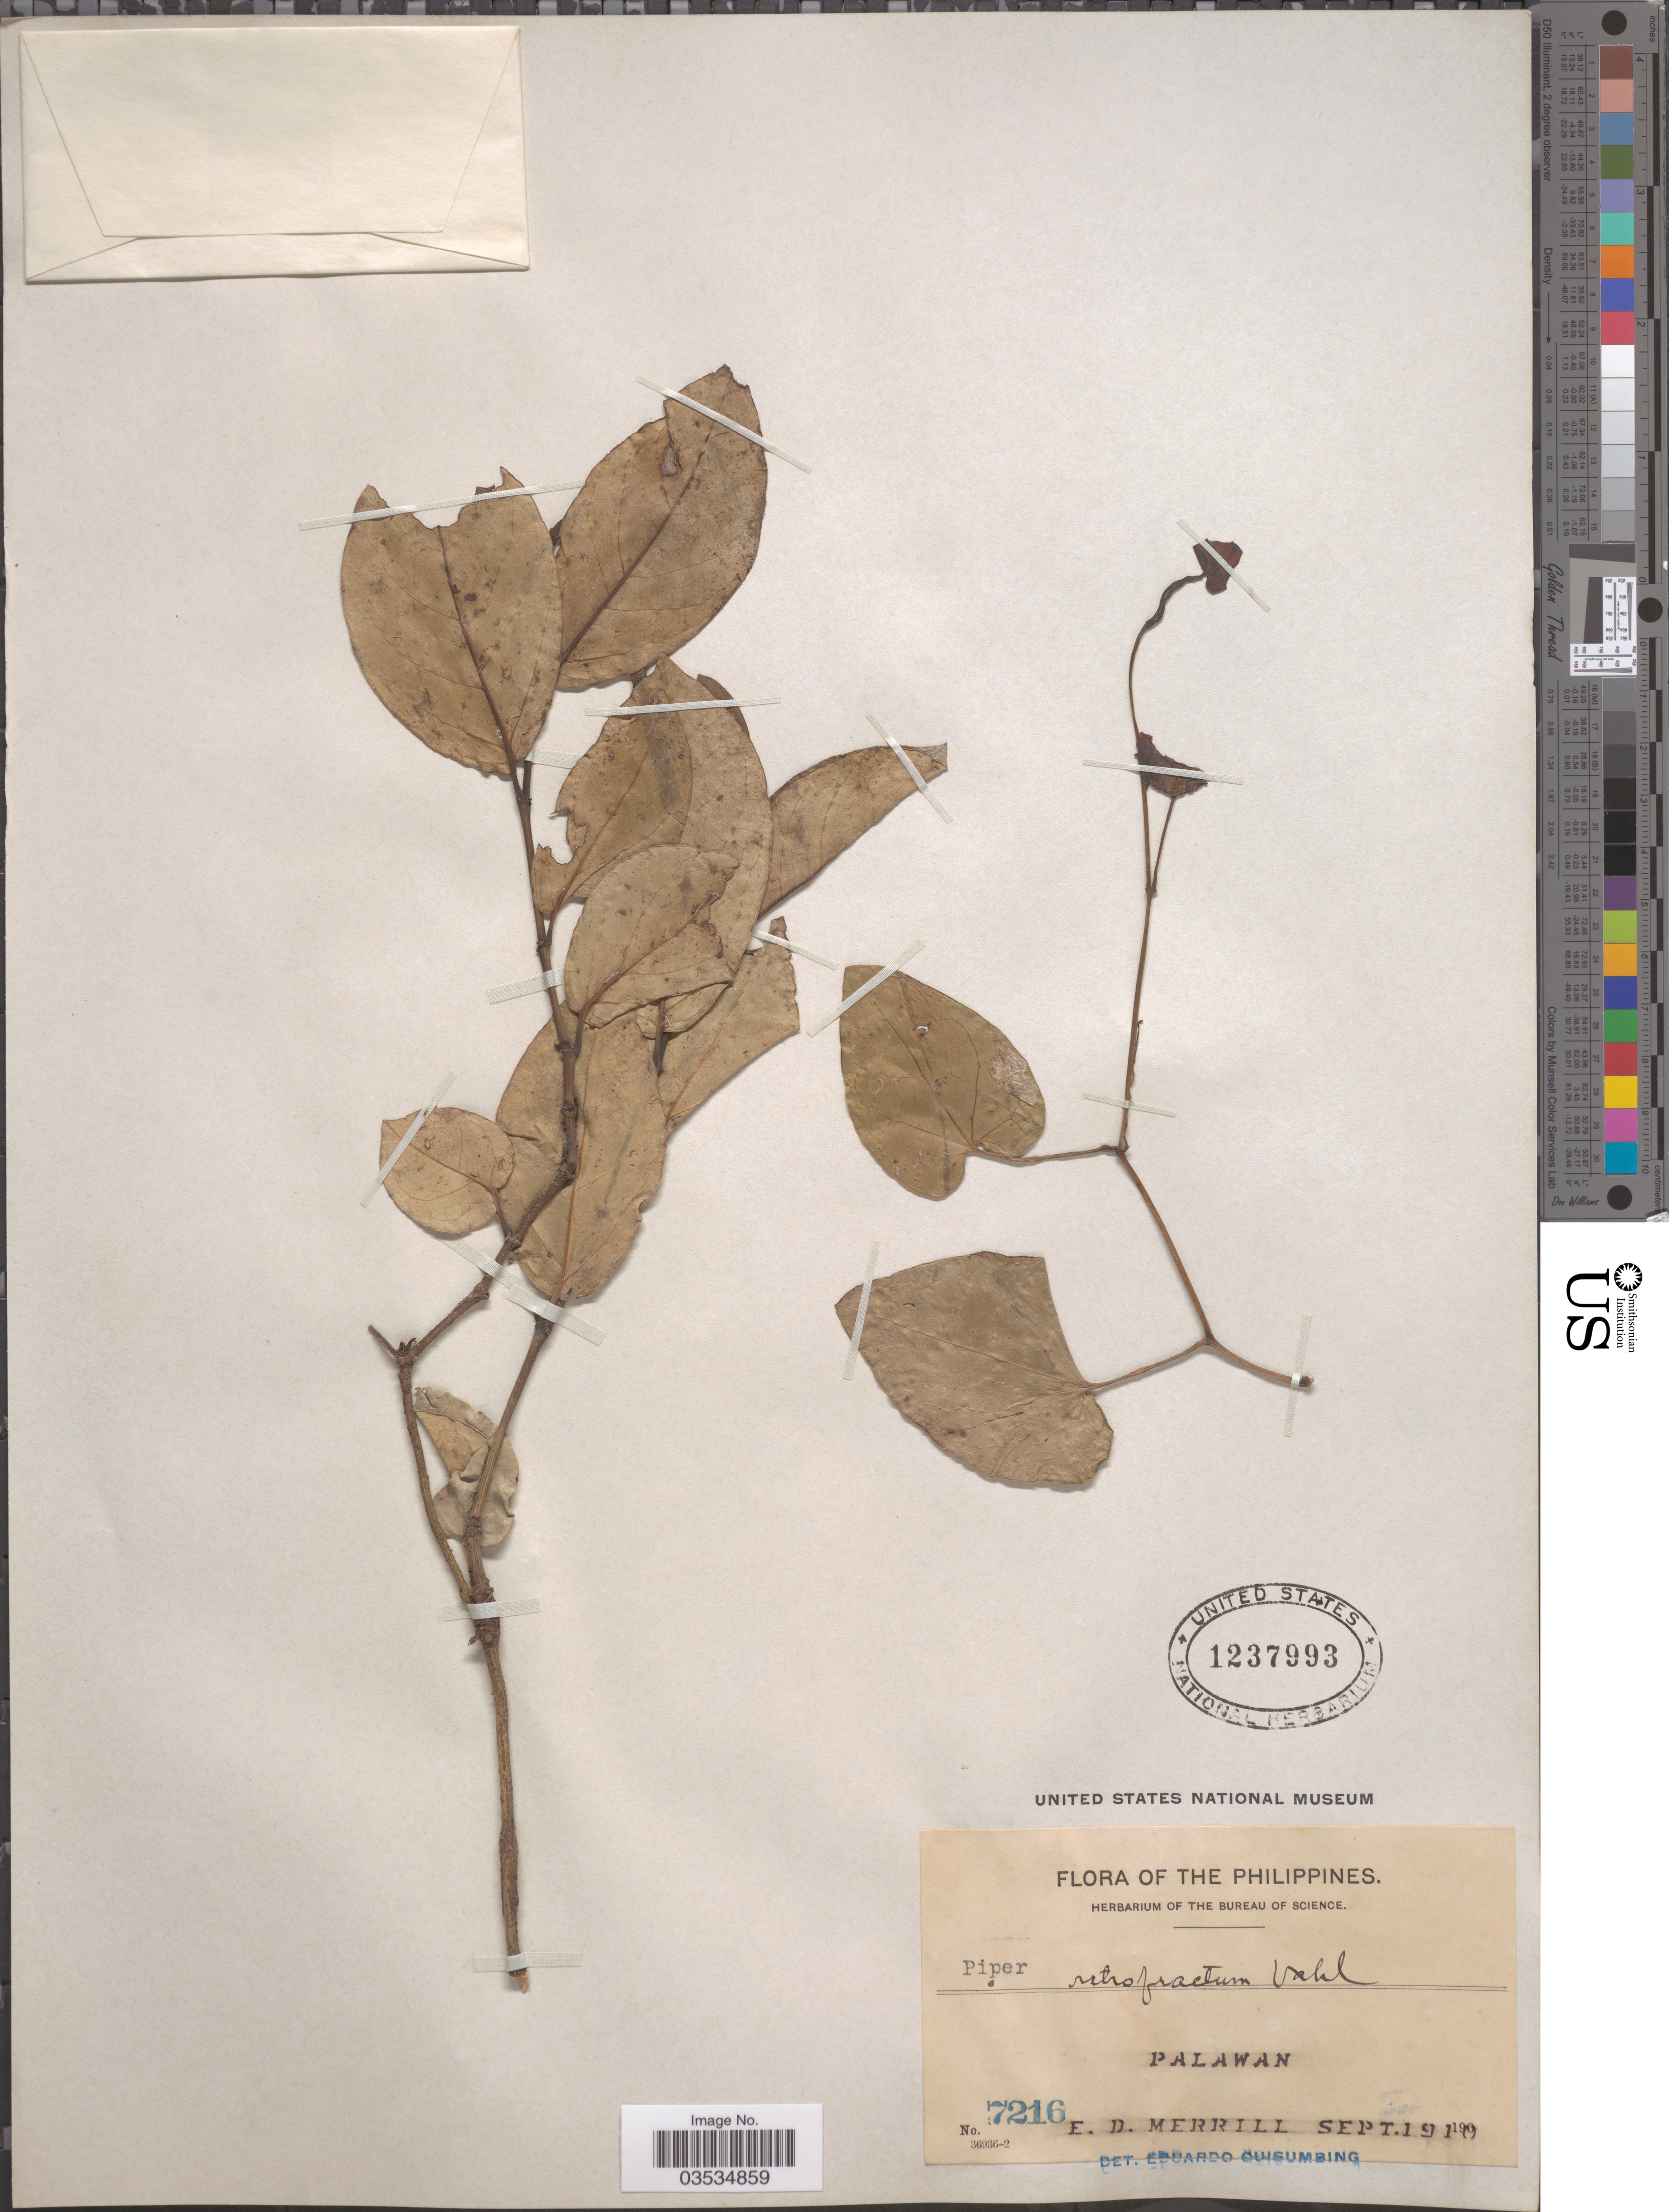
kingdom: Plantae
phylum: Tracheophyta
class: Magnoliopsida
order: Piperales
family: Piperaceae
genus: Piper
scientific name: Piper retrofractum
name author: Vahl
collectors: E. D. Merrill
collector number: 7216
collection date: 1910-09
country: Philippines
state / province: Mimaropa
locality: Palawan.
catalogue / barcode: US 1237993